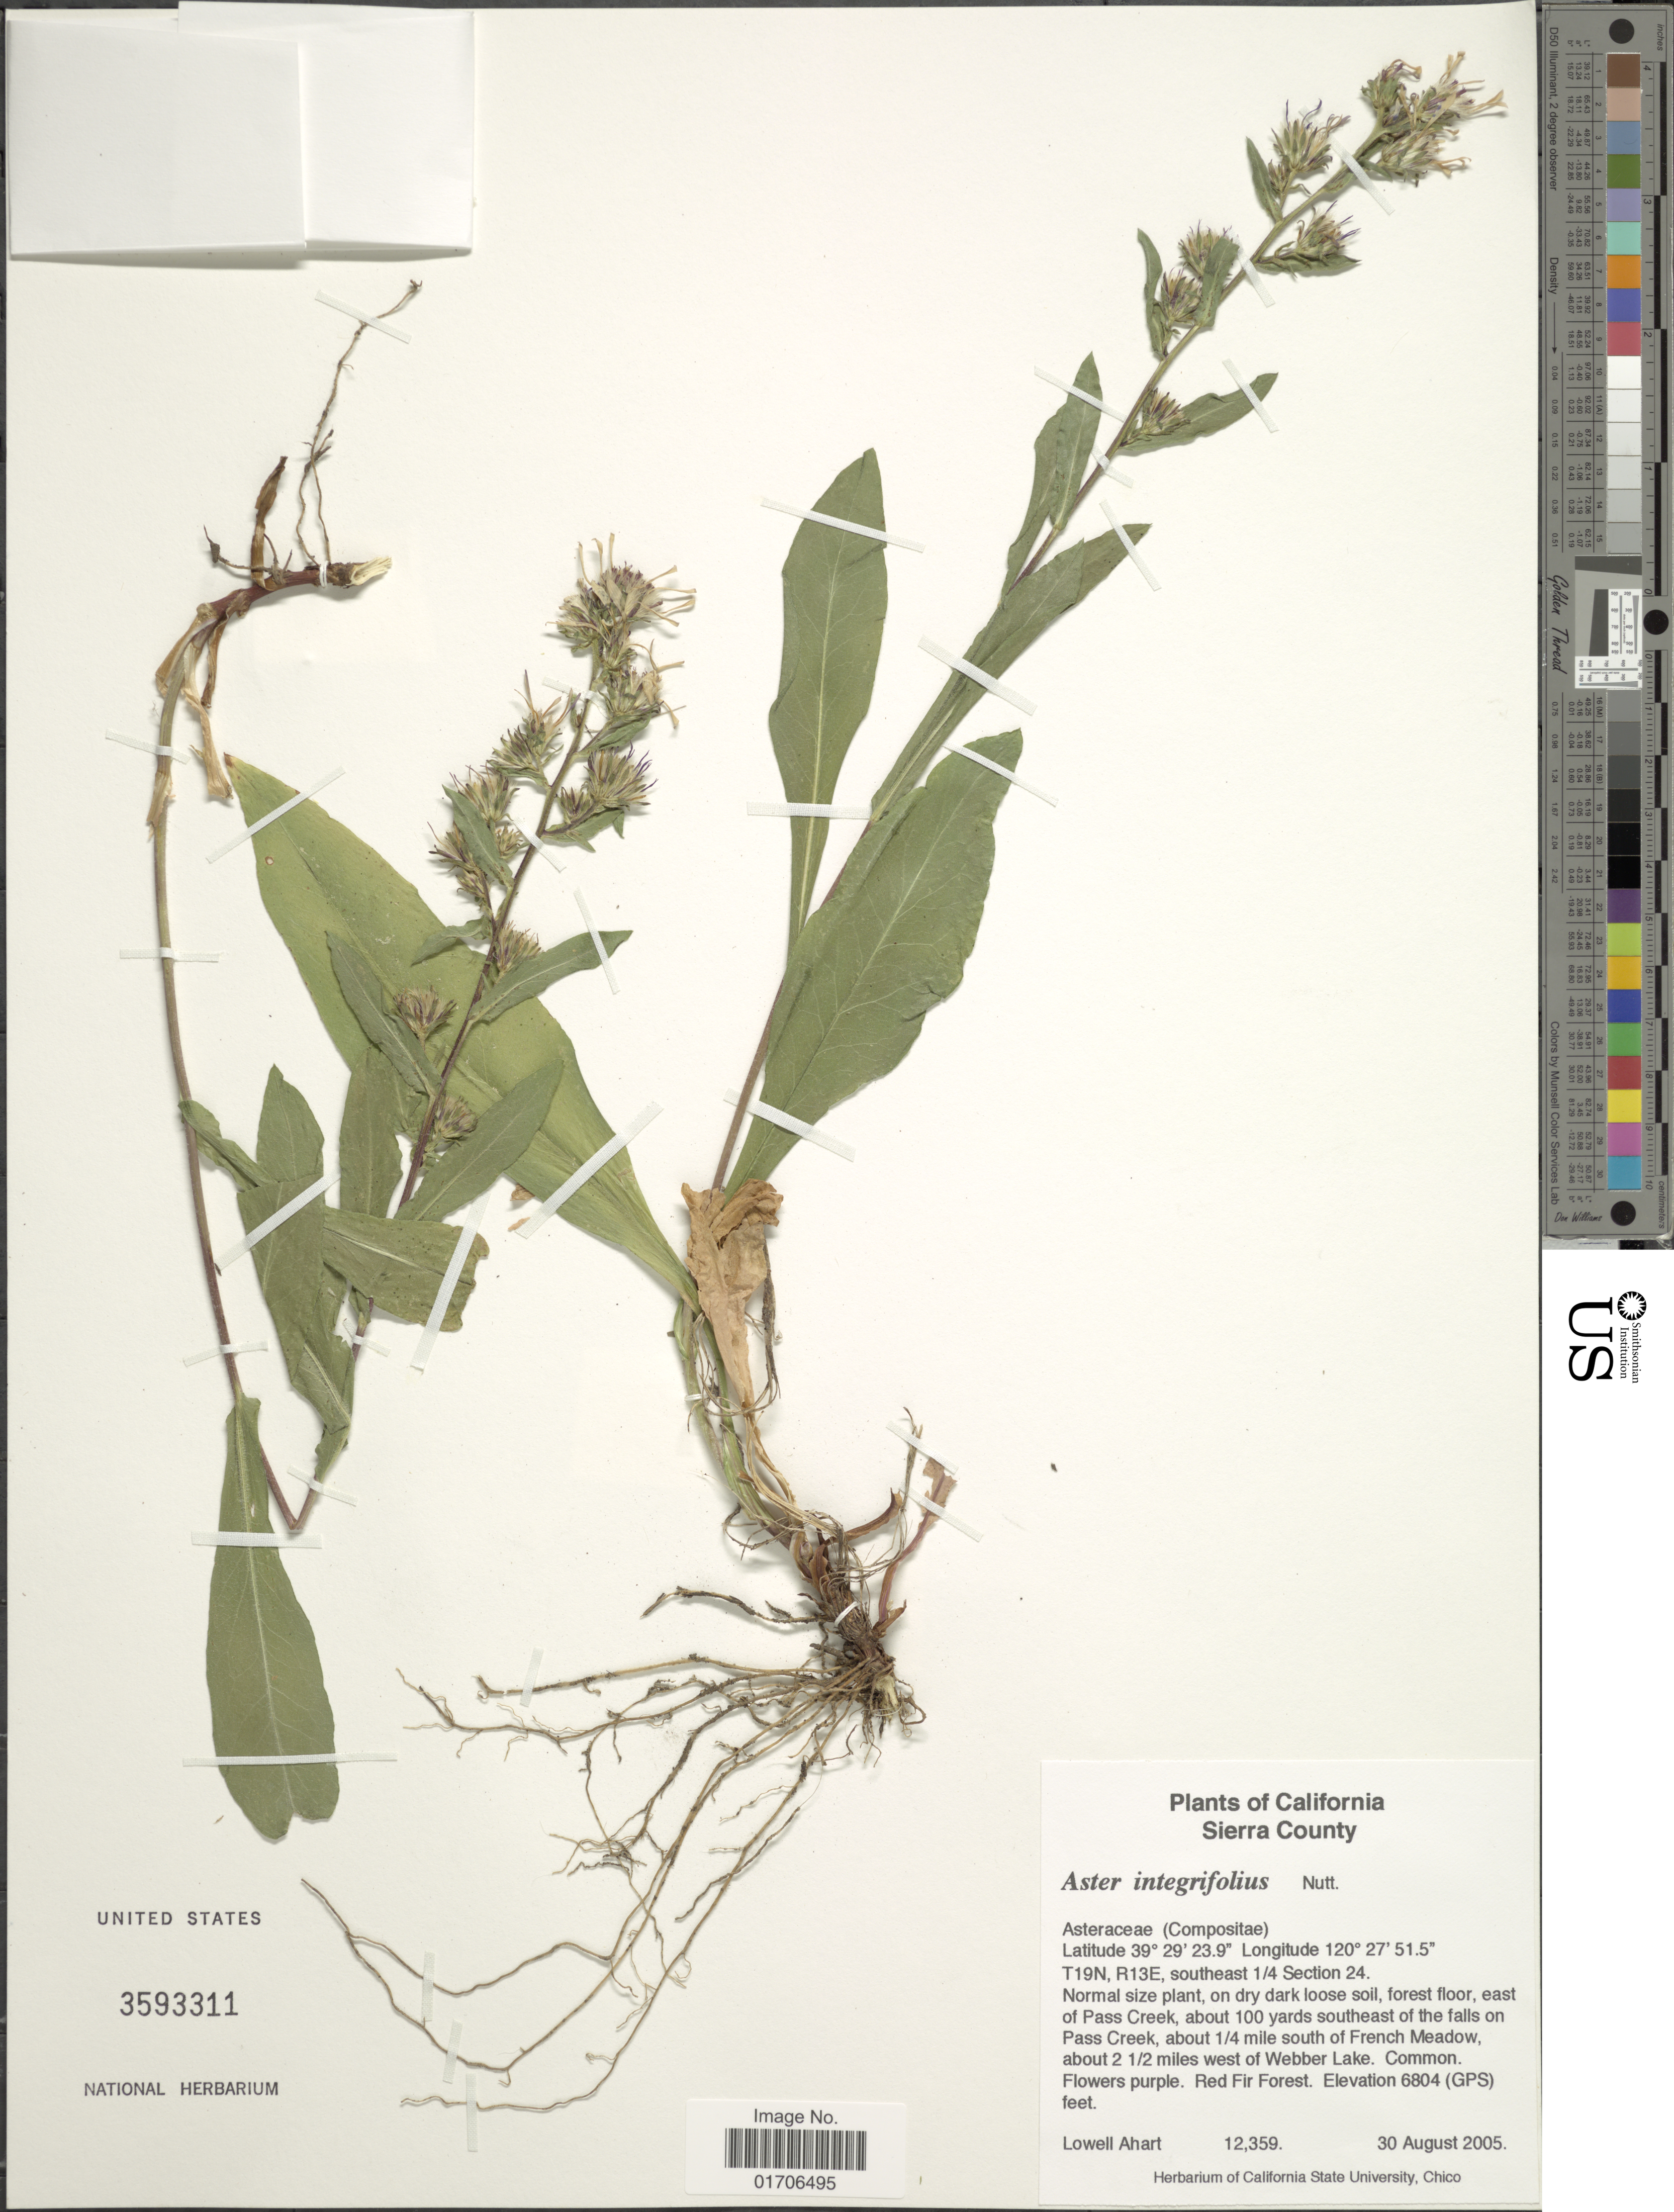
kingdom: Plantae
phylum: Tracheophyta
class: Magnoliopsida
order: Asterales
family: Asteraceae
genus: Eurybia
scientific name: Eurybia integrifolia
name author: (Nutt.) G.L. Nesom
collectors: L. Ahart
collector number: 12359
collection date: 2005-08-30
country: United States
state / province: California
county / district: Sierra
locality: Sierra County. T19N, R13E, southeast 1/4 Section 24. East of Pass Creek, about 100 yards southeast of the falls on Pass Creek, about 1/4 mile south of French Meadow, about 2 1/2 miles west of Webber Lake.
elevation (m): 2074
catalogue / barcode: US 3593311